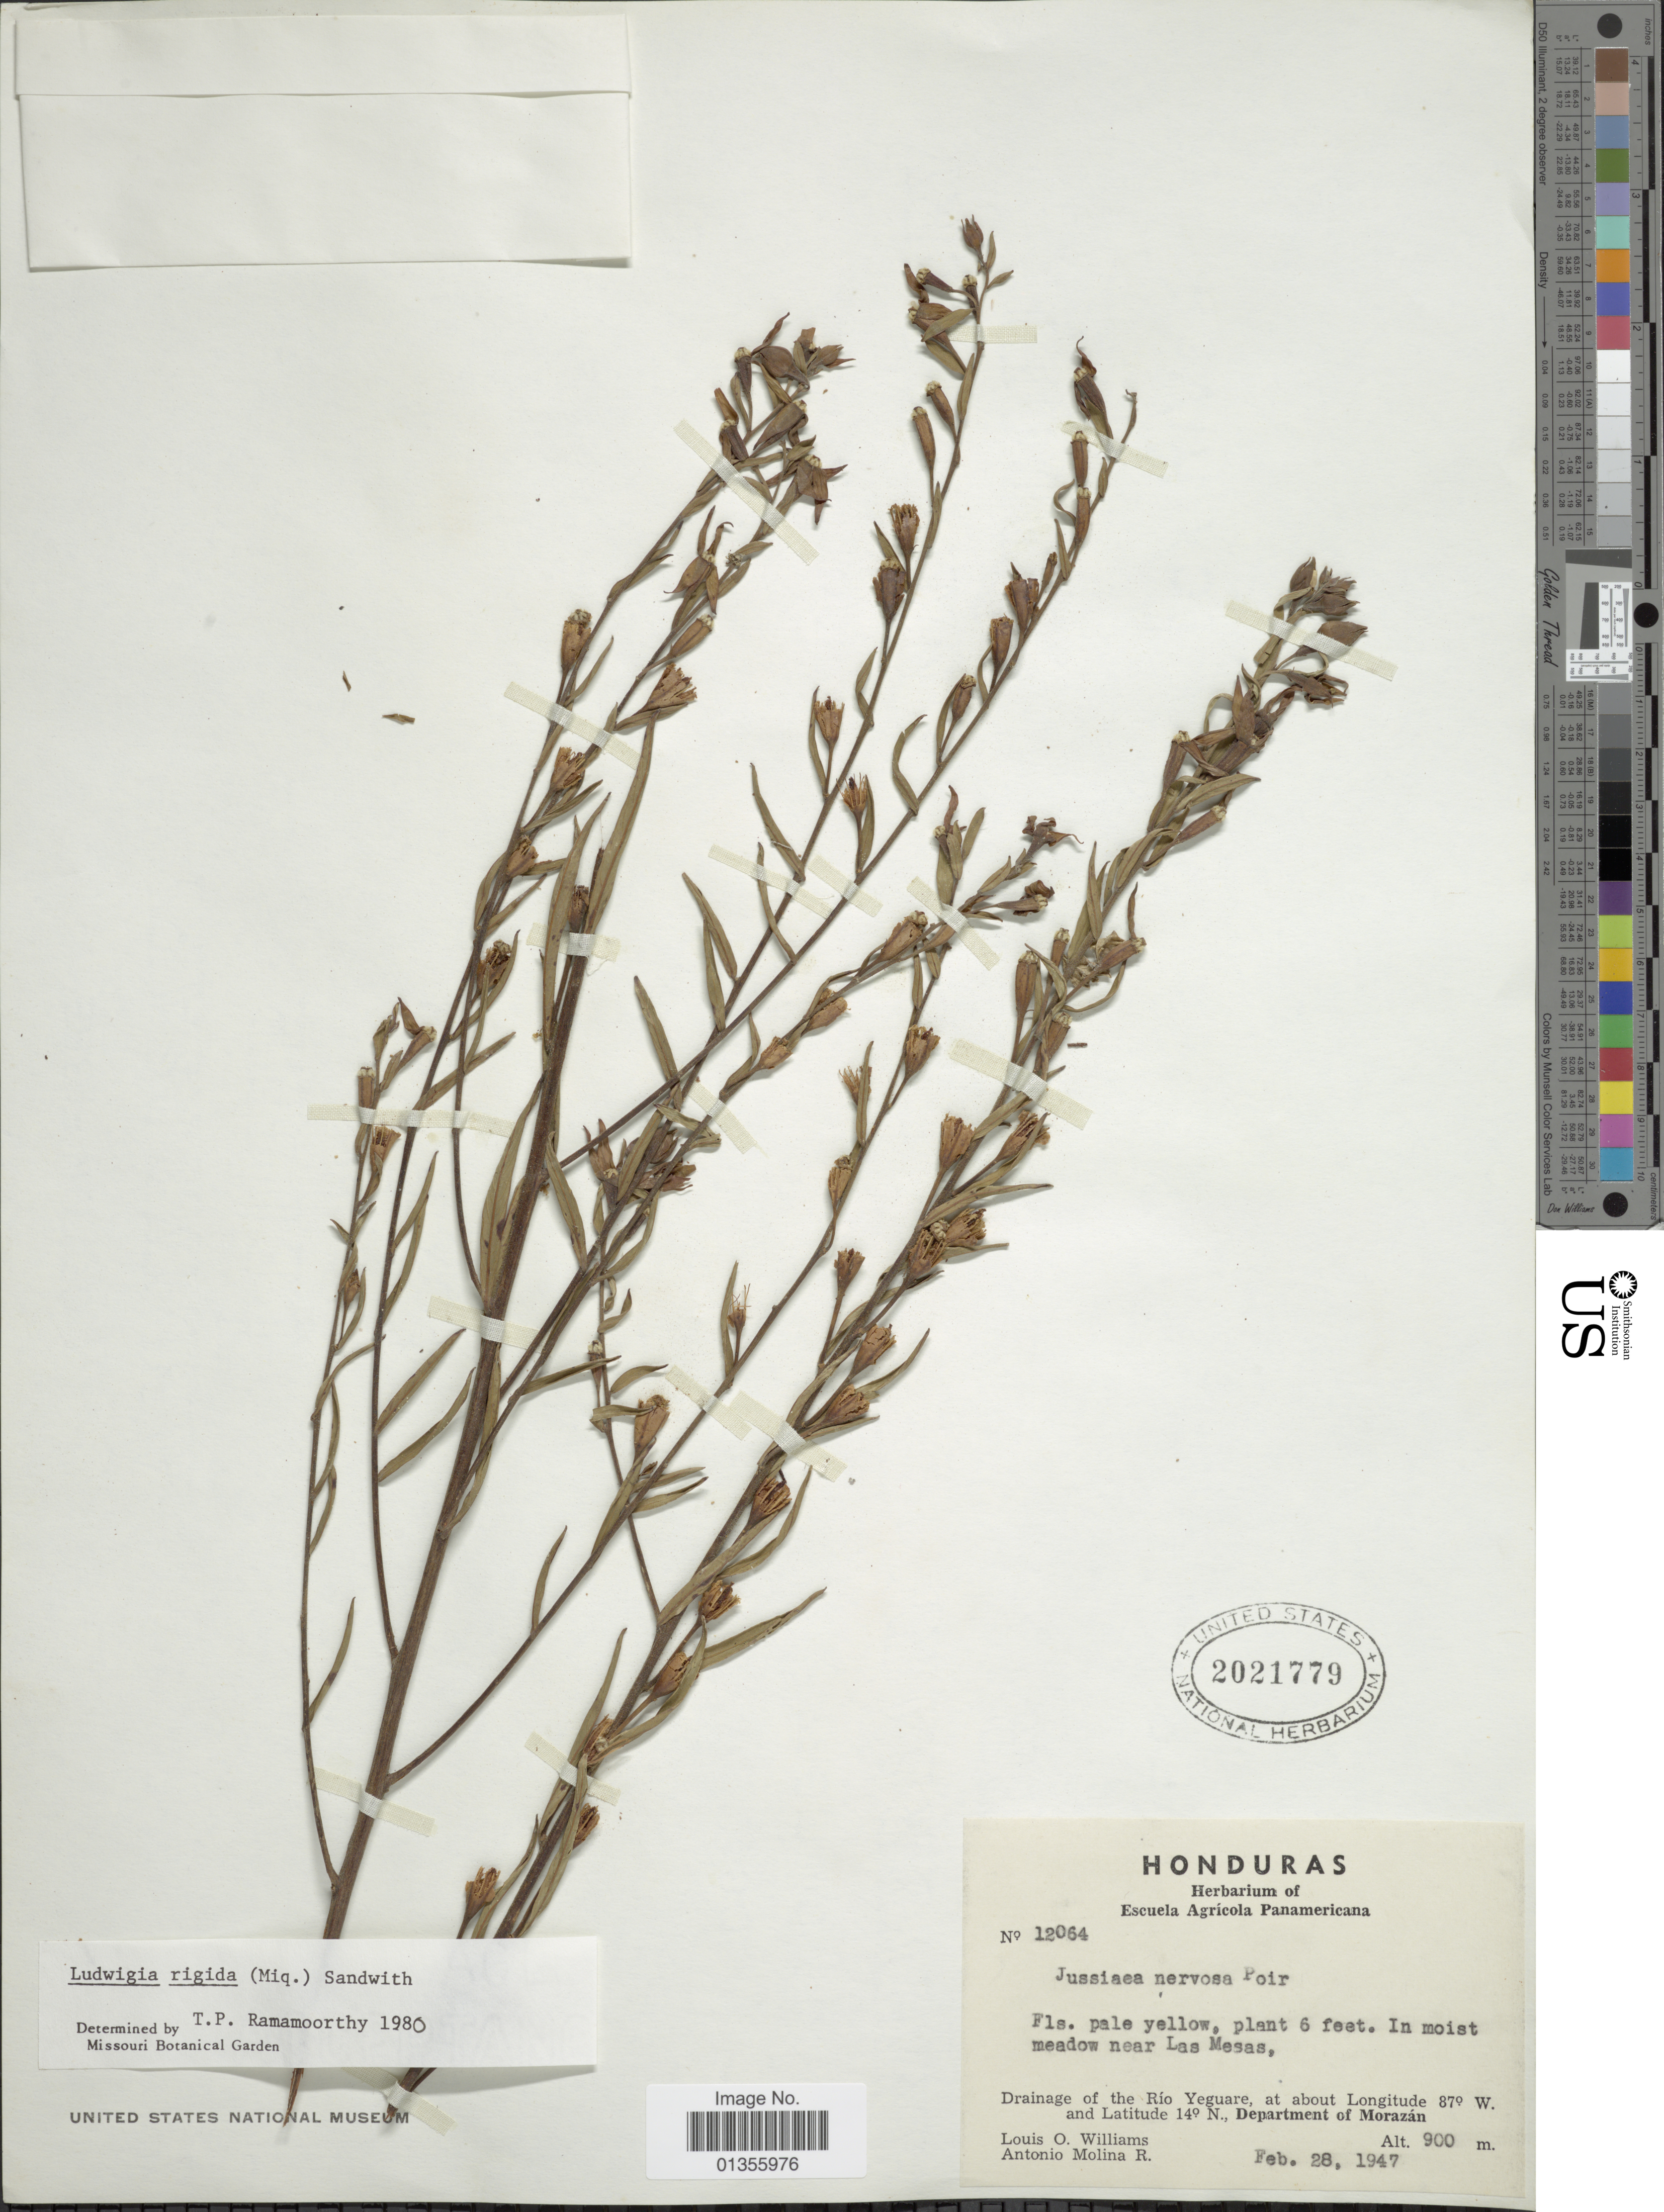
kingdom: Plantae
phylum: Tracheophyta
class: Magnoliopsida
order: Myrtales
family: Onagraceae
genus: Ludwigia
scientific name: Ludwigia rigida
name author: (Miq.) Sandwith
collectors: L. O. Williams & A. Molina R.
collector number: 12064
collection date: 1947-02-28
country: Honduras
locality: Drainage of the Río Yeguare. Department of Morazán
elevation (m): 900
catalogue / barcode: US 2021779